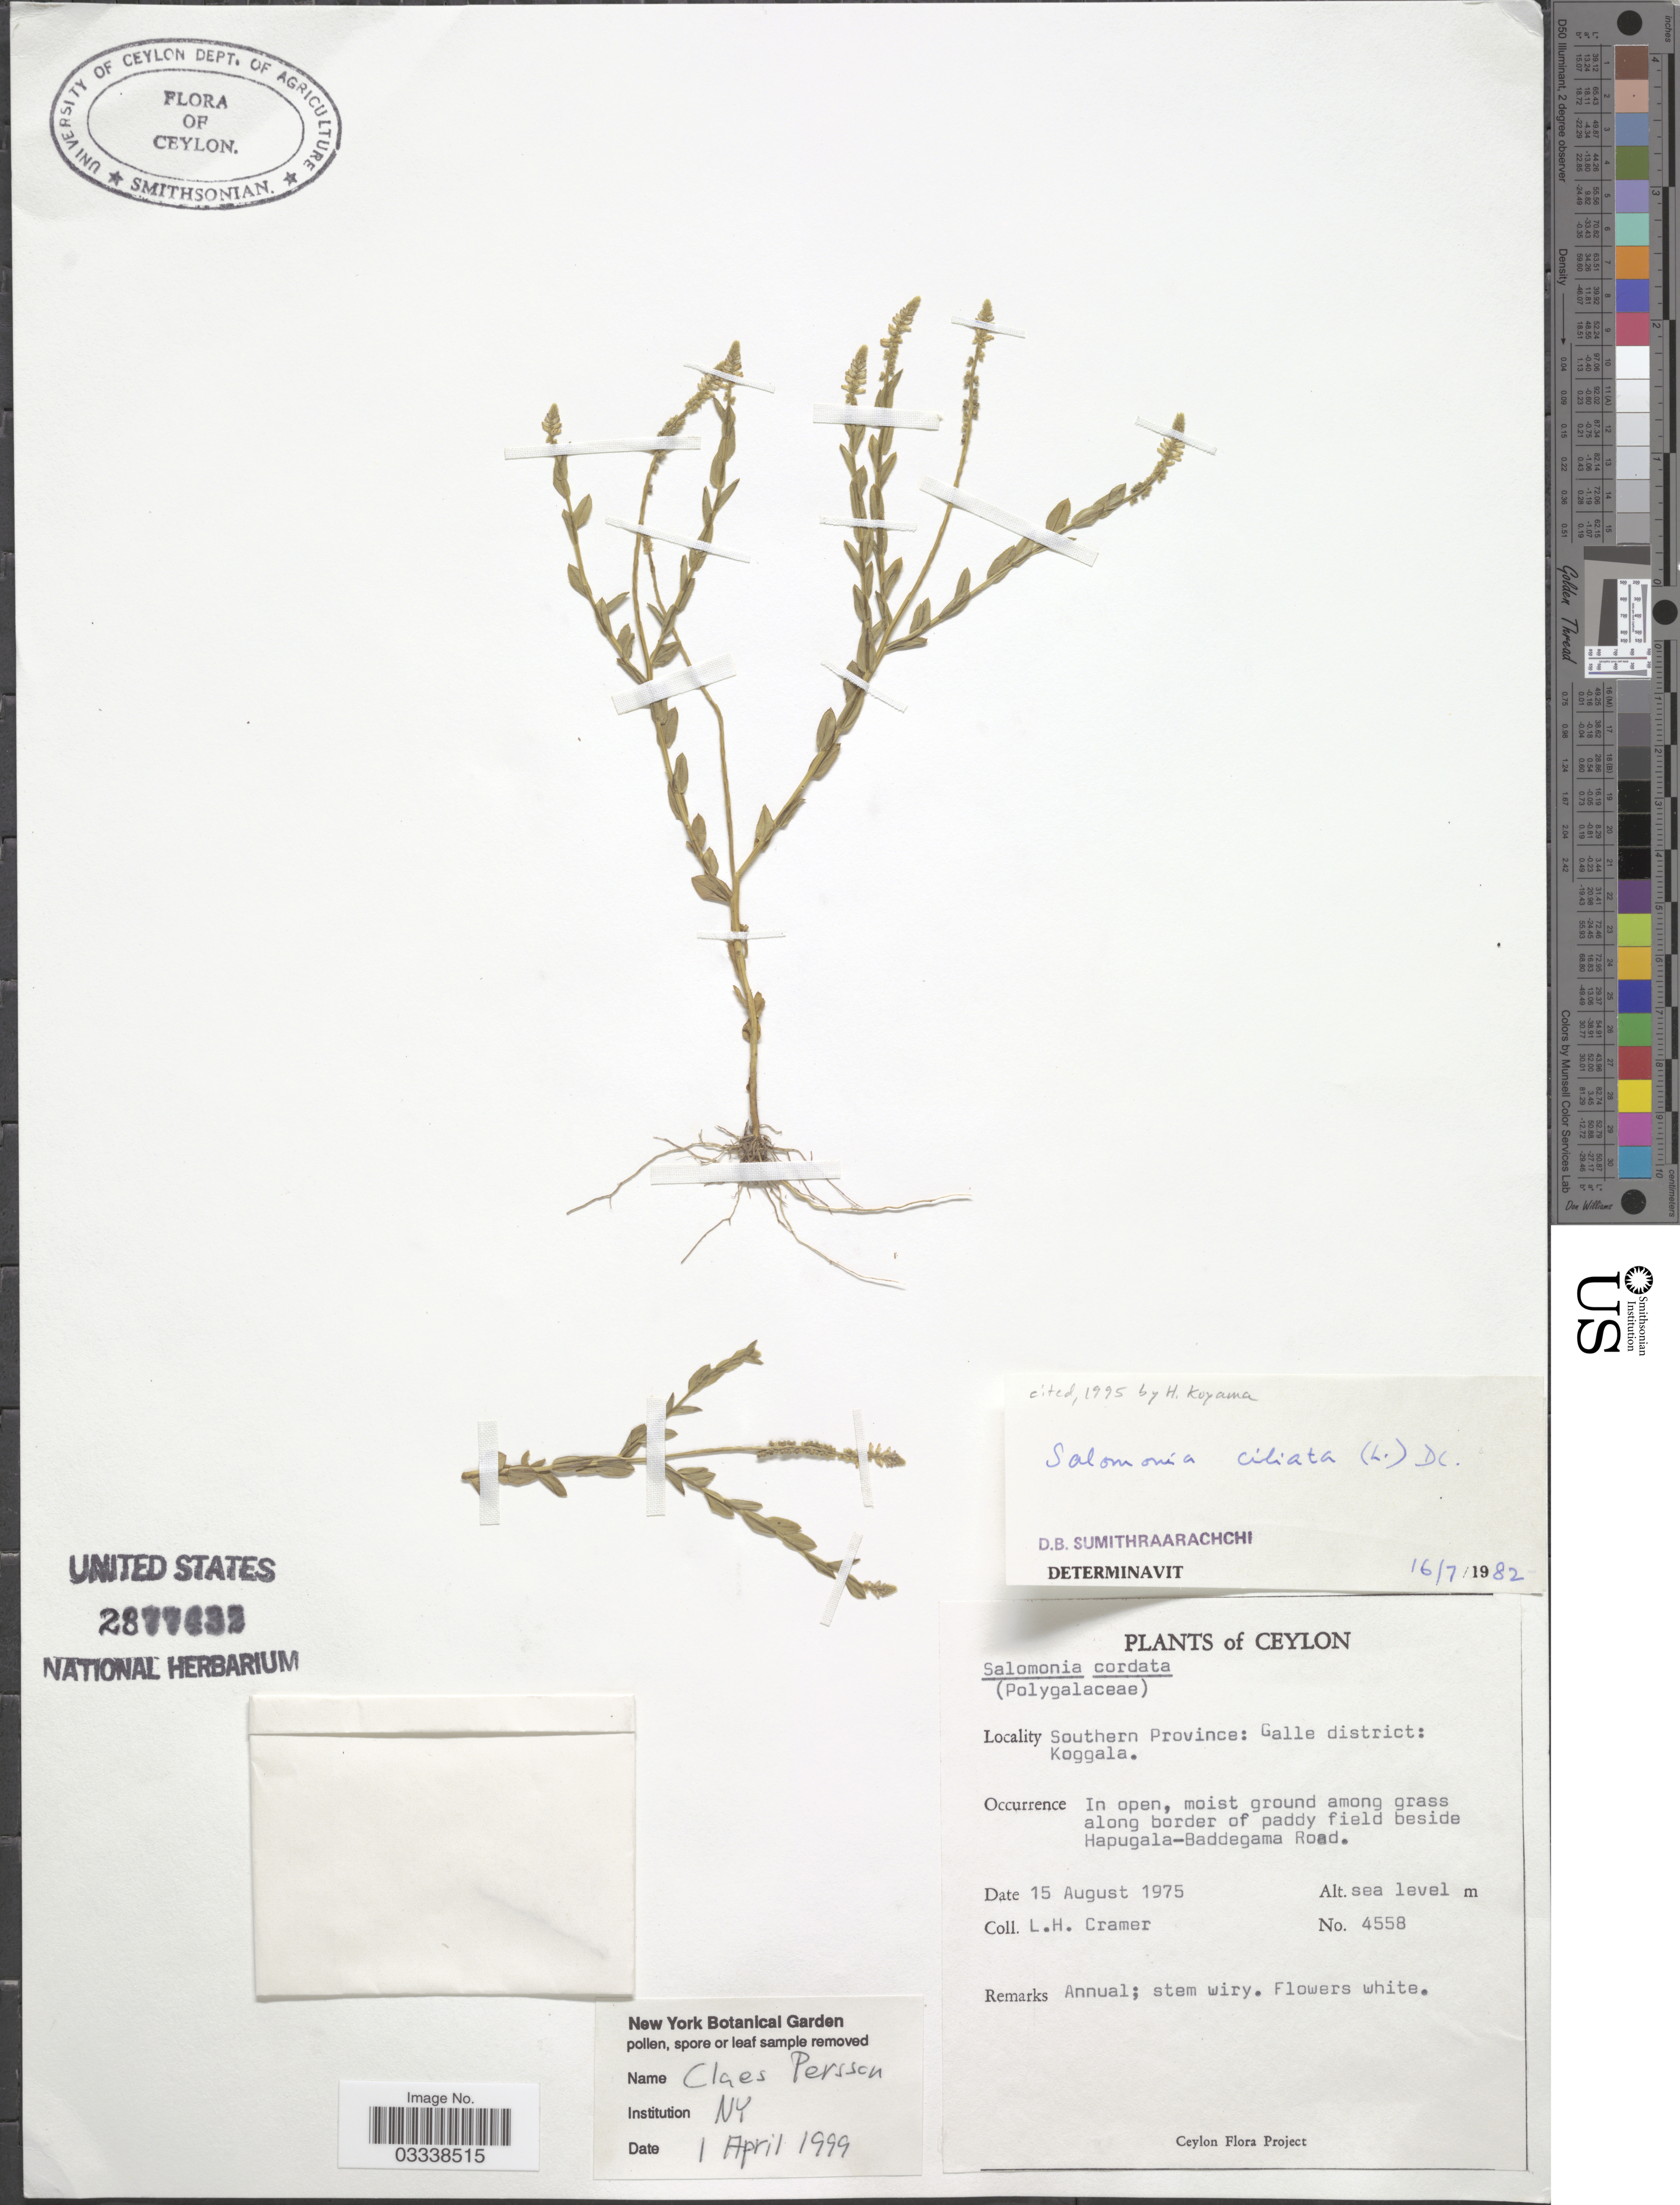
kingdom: Plantae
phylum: Tracheophyta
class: Magnoliopsida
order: Fabales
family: Polygalaceae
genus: Salomonia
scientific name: Salomonia ciliata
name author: (L.) DC.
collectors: L. H. Cramer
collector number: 4558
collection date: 1975-08-15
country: Sri Lanka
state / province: Southern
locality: Ceylon, Southern Province: Galle district: Koggala. In open, moist ground among grass along border of paddy field beside Hapugala-Baddegama Road.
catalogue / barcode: US 2877432